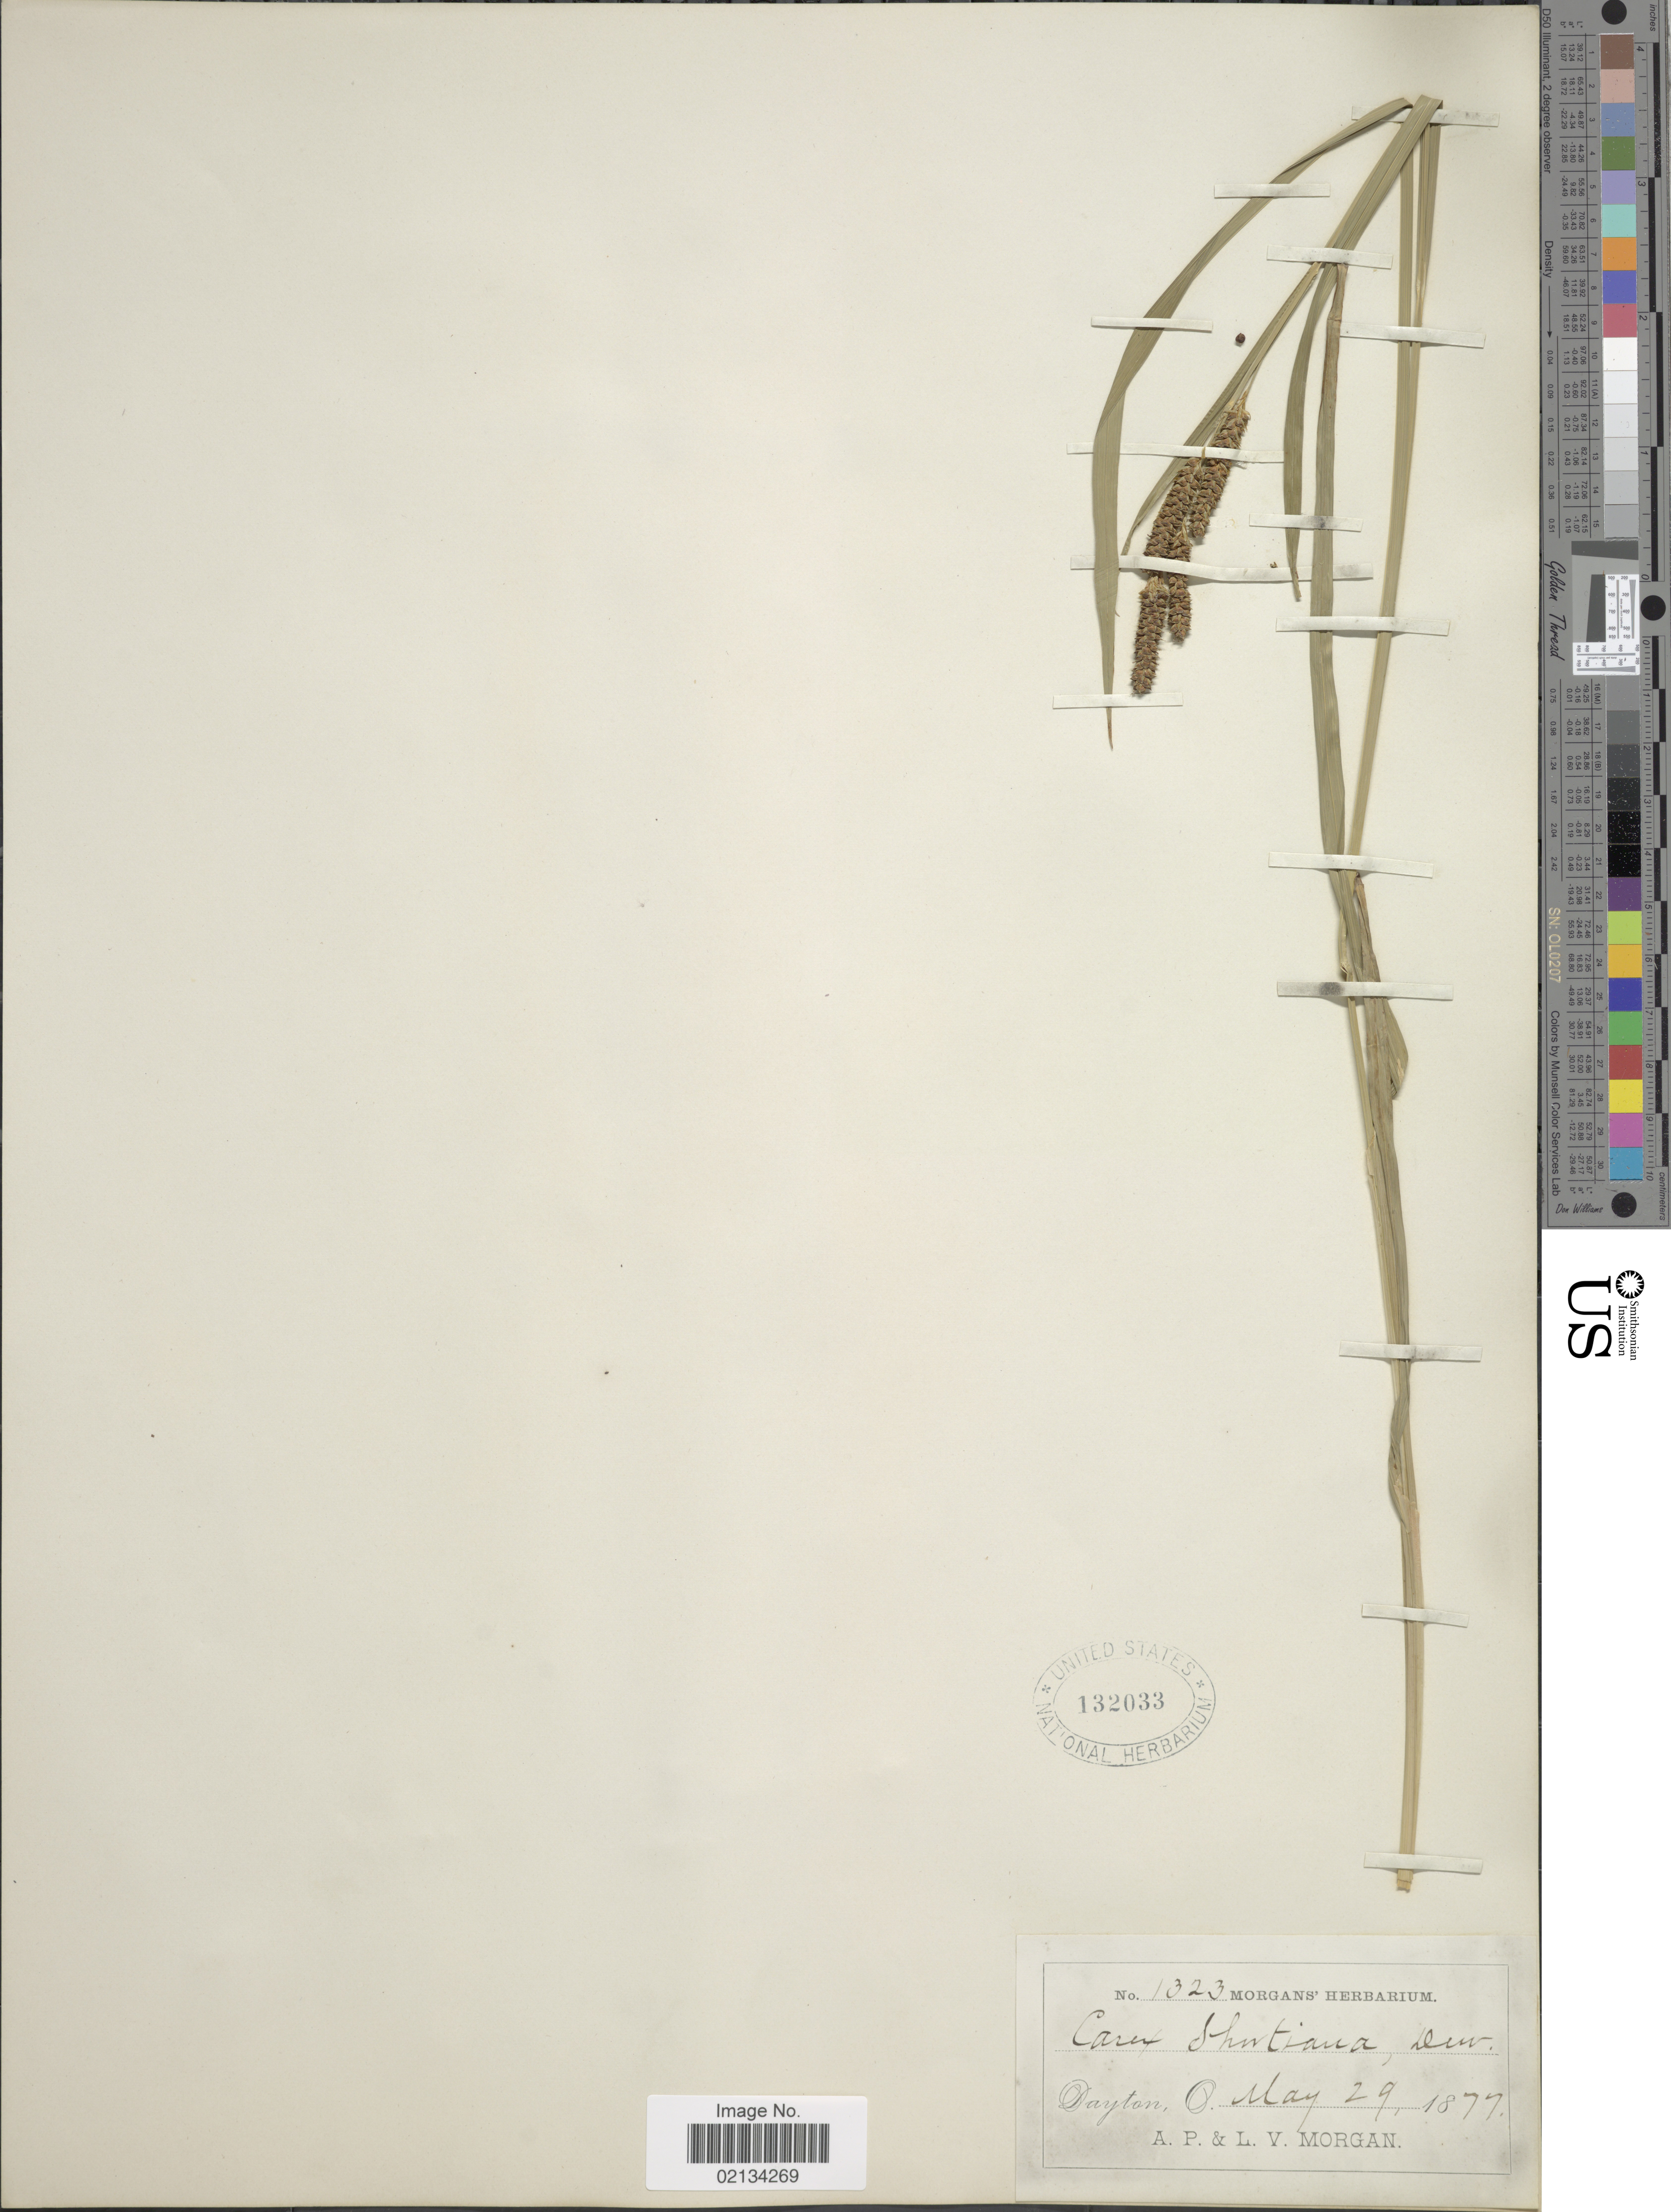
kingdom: Plantae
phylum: Tracheophyta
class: Liliopsida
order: Poales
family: Cyperaceae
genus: Carex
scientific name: Carex shortiana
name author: Dewey & Torr.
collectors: A. Morgan & L. Morgan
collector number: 1323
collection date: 1877-05-29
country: United States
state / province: Ohio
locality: Dayton.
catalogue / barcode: US 132033